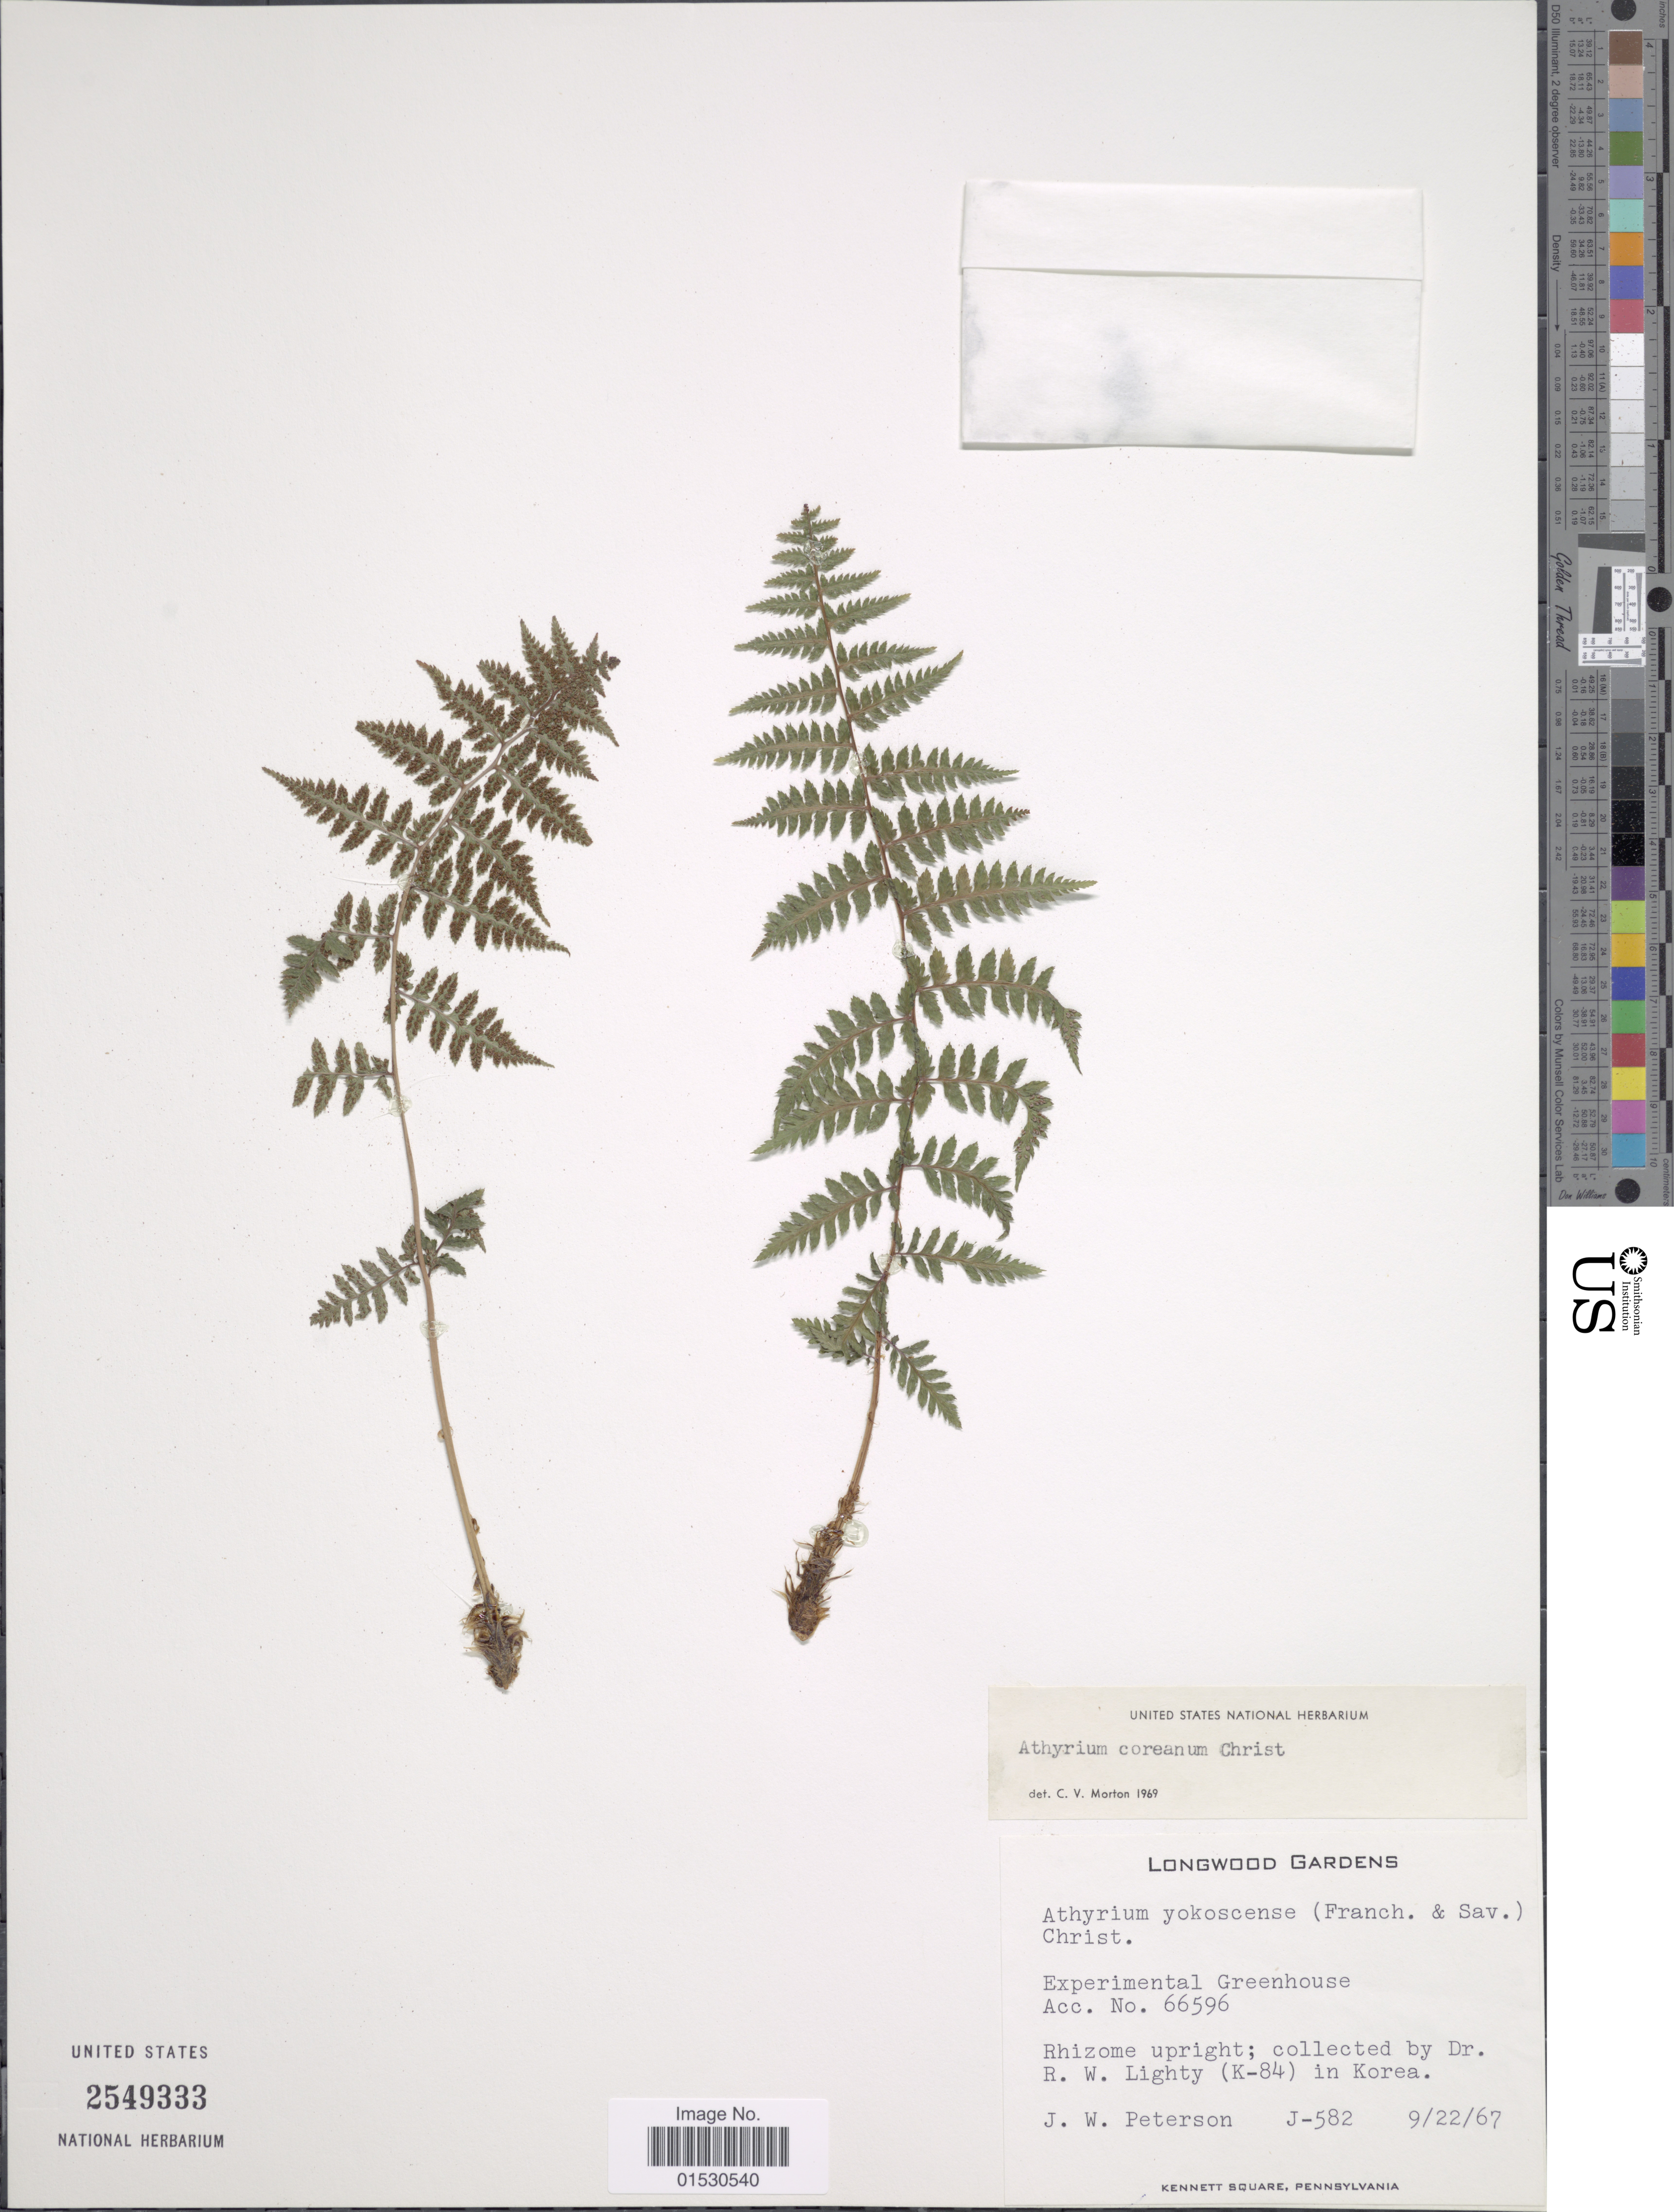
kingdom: Plantae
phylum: Tracheophyta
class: Polypodiopsida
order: Polypodiales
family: Athyriaceae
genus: Athyrium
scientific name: Athyrium coreanum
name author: Christ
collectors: J. W. Peterson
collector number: K-84/J-582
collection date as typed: Transcribed d/m/y: 22/9/67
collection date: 1967-09-22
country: United States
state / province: Pennsylvania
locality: [cultivated] Longwood, orig. R.W. Lighty K-84, Korea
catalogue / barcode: US 2549333